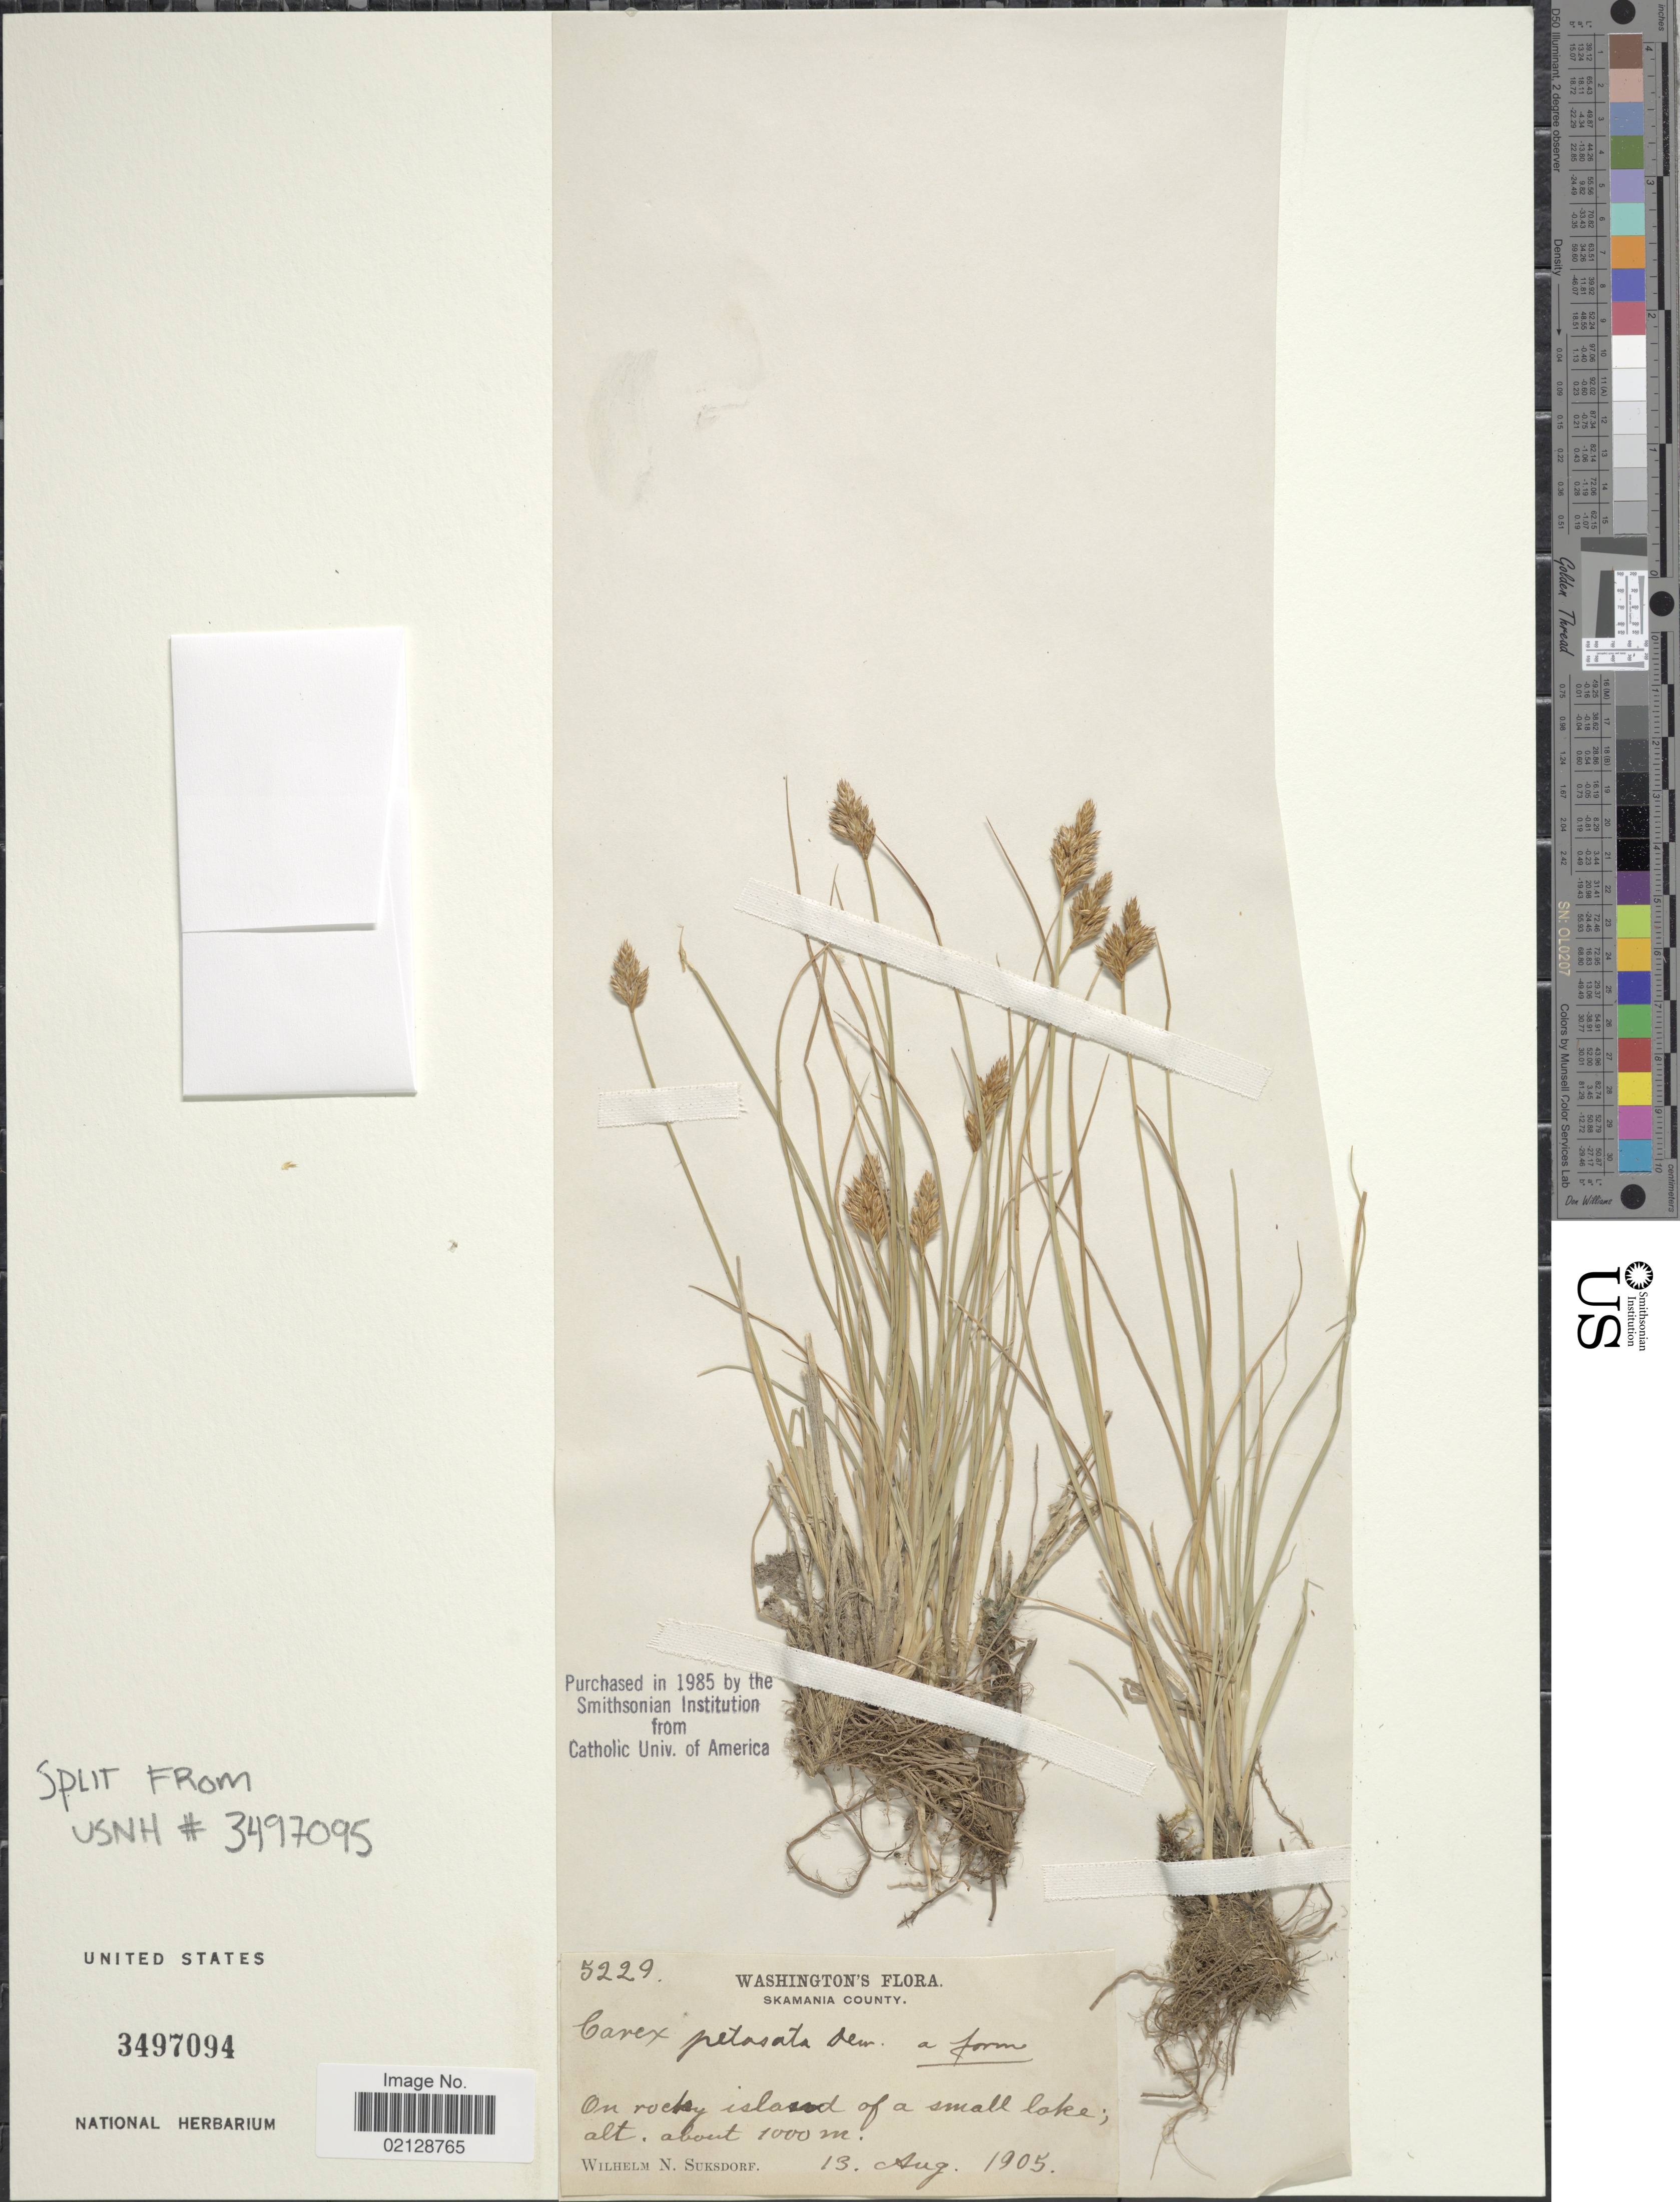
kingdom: Plantae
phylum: Tracheophyta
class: Liliopsida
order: Poales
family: Cyperaceae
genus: Carex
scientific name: Carex petasata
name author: Dewey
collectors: W. N. Suksdorf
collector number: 5229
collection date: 1905-08-13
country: United States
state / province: Washington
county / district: Skamania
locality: Skamania County, On rocky island of a small lake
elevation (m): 1000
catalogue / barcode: US 3497094